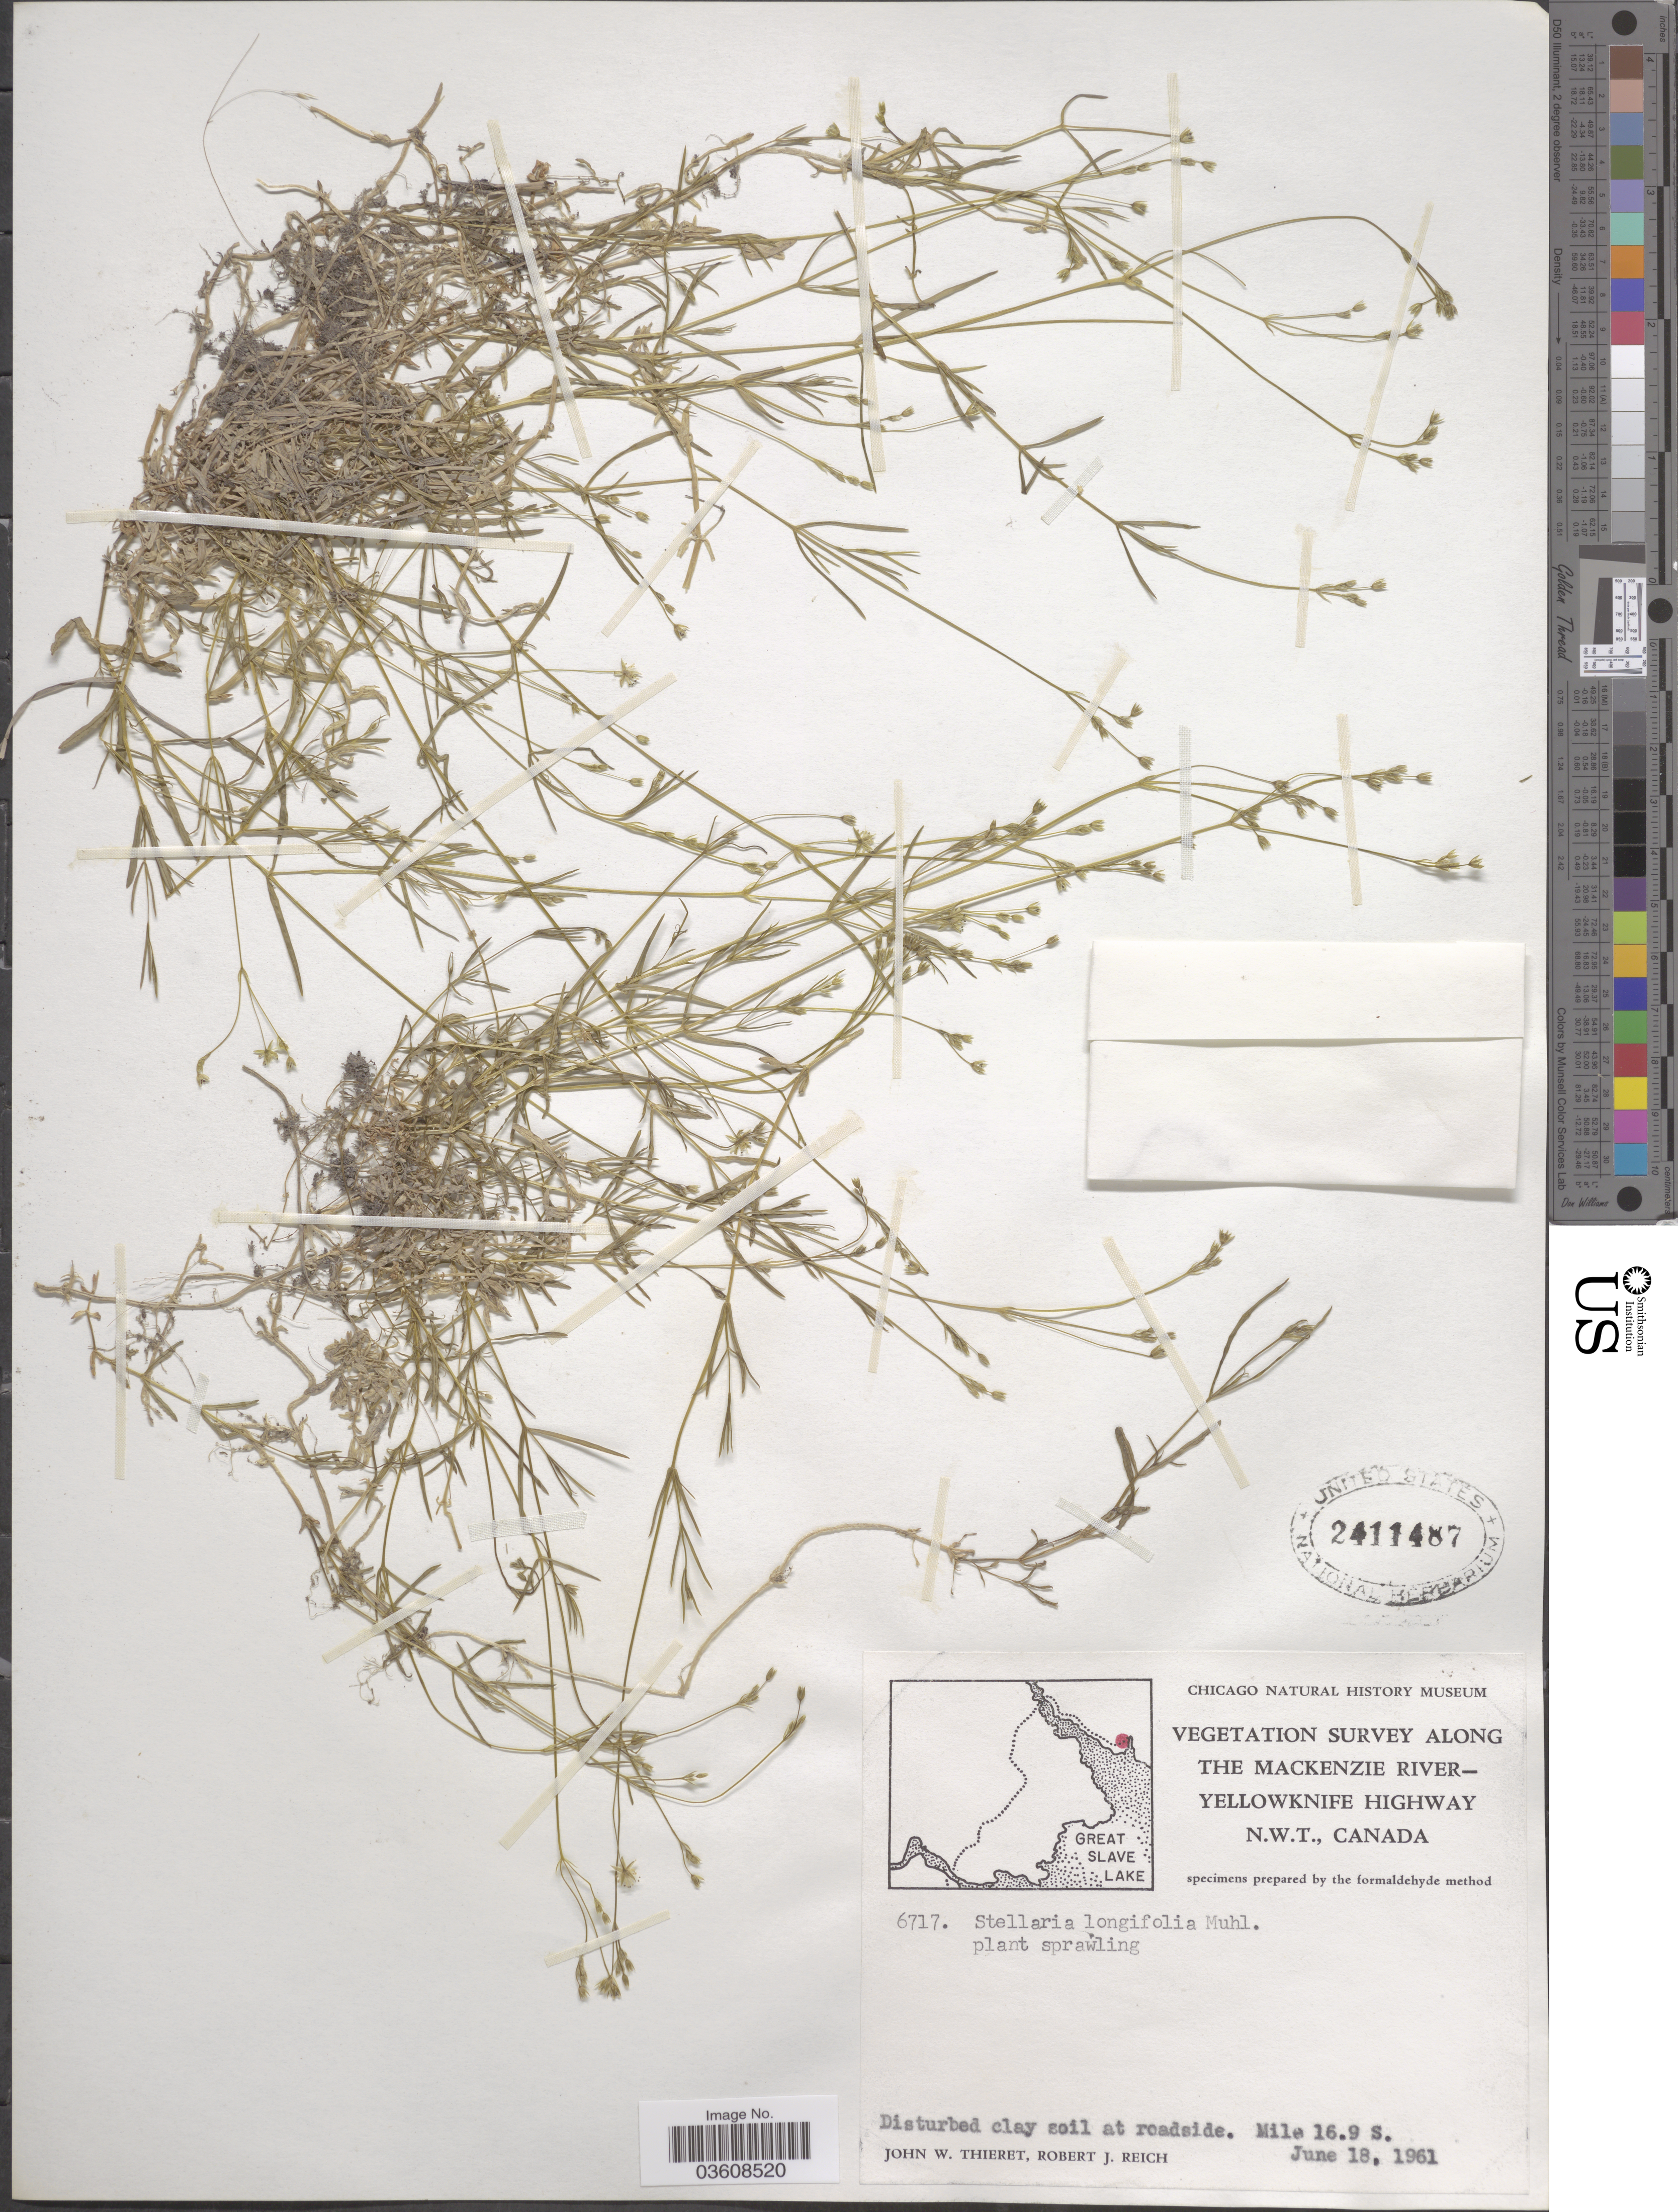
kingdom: Plantae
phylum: Tracheophyta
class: Magnoliopsida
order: Caryophyllales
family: Caryophyllaceae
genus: Stellaria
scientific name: Stellaria longifolia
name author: Muhl. ex Willd.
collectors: J. W. Thieret & R. Reich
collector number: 6717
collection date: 1961-06-18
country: Canada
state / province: Northwest Territories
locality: Along the Mackenzie River-Yellowknife Highway. Mile 16.9 S.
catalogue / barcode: US 2411487